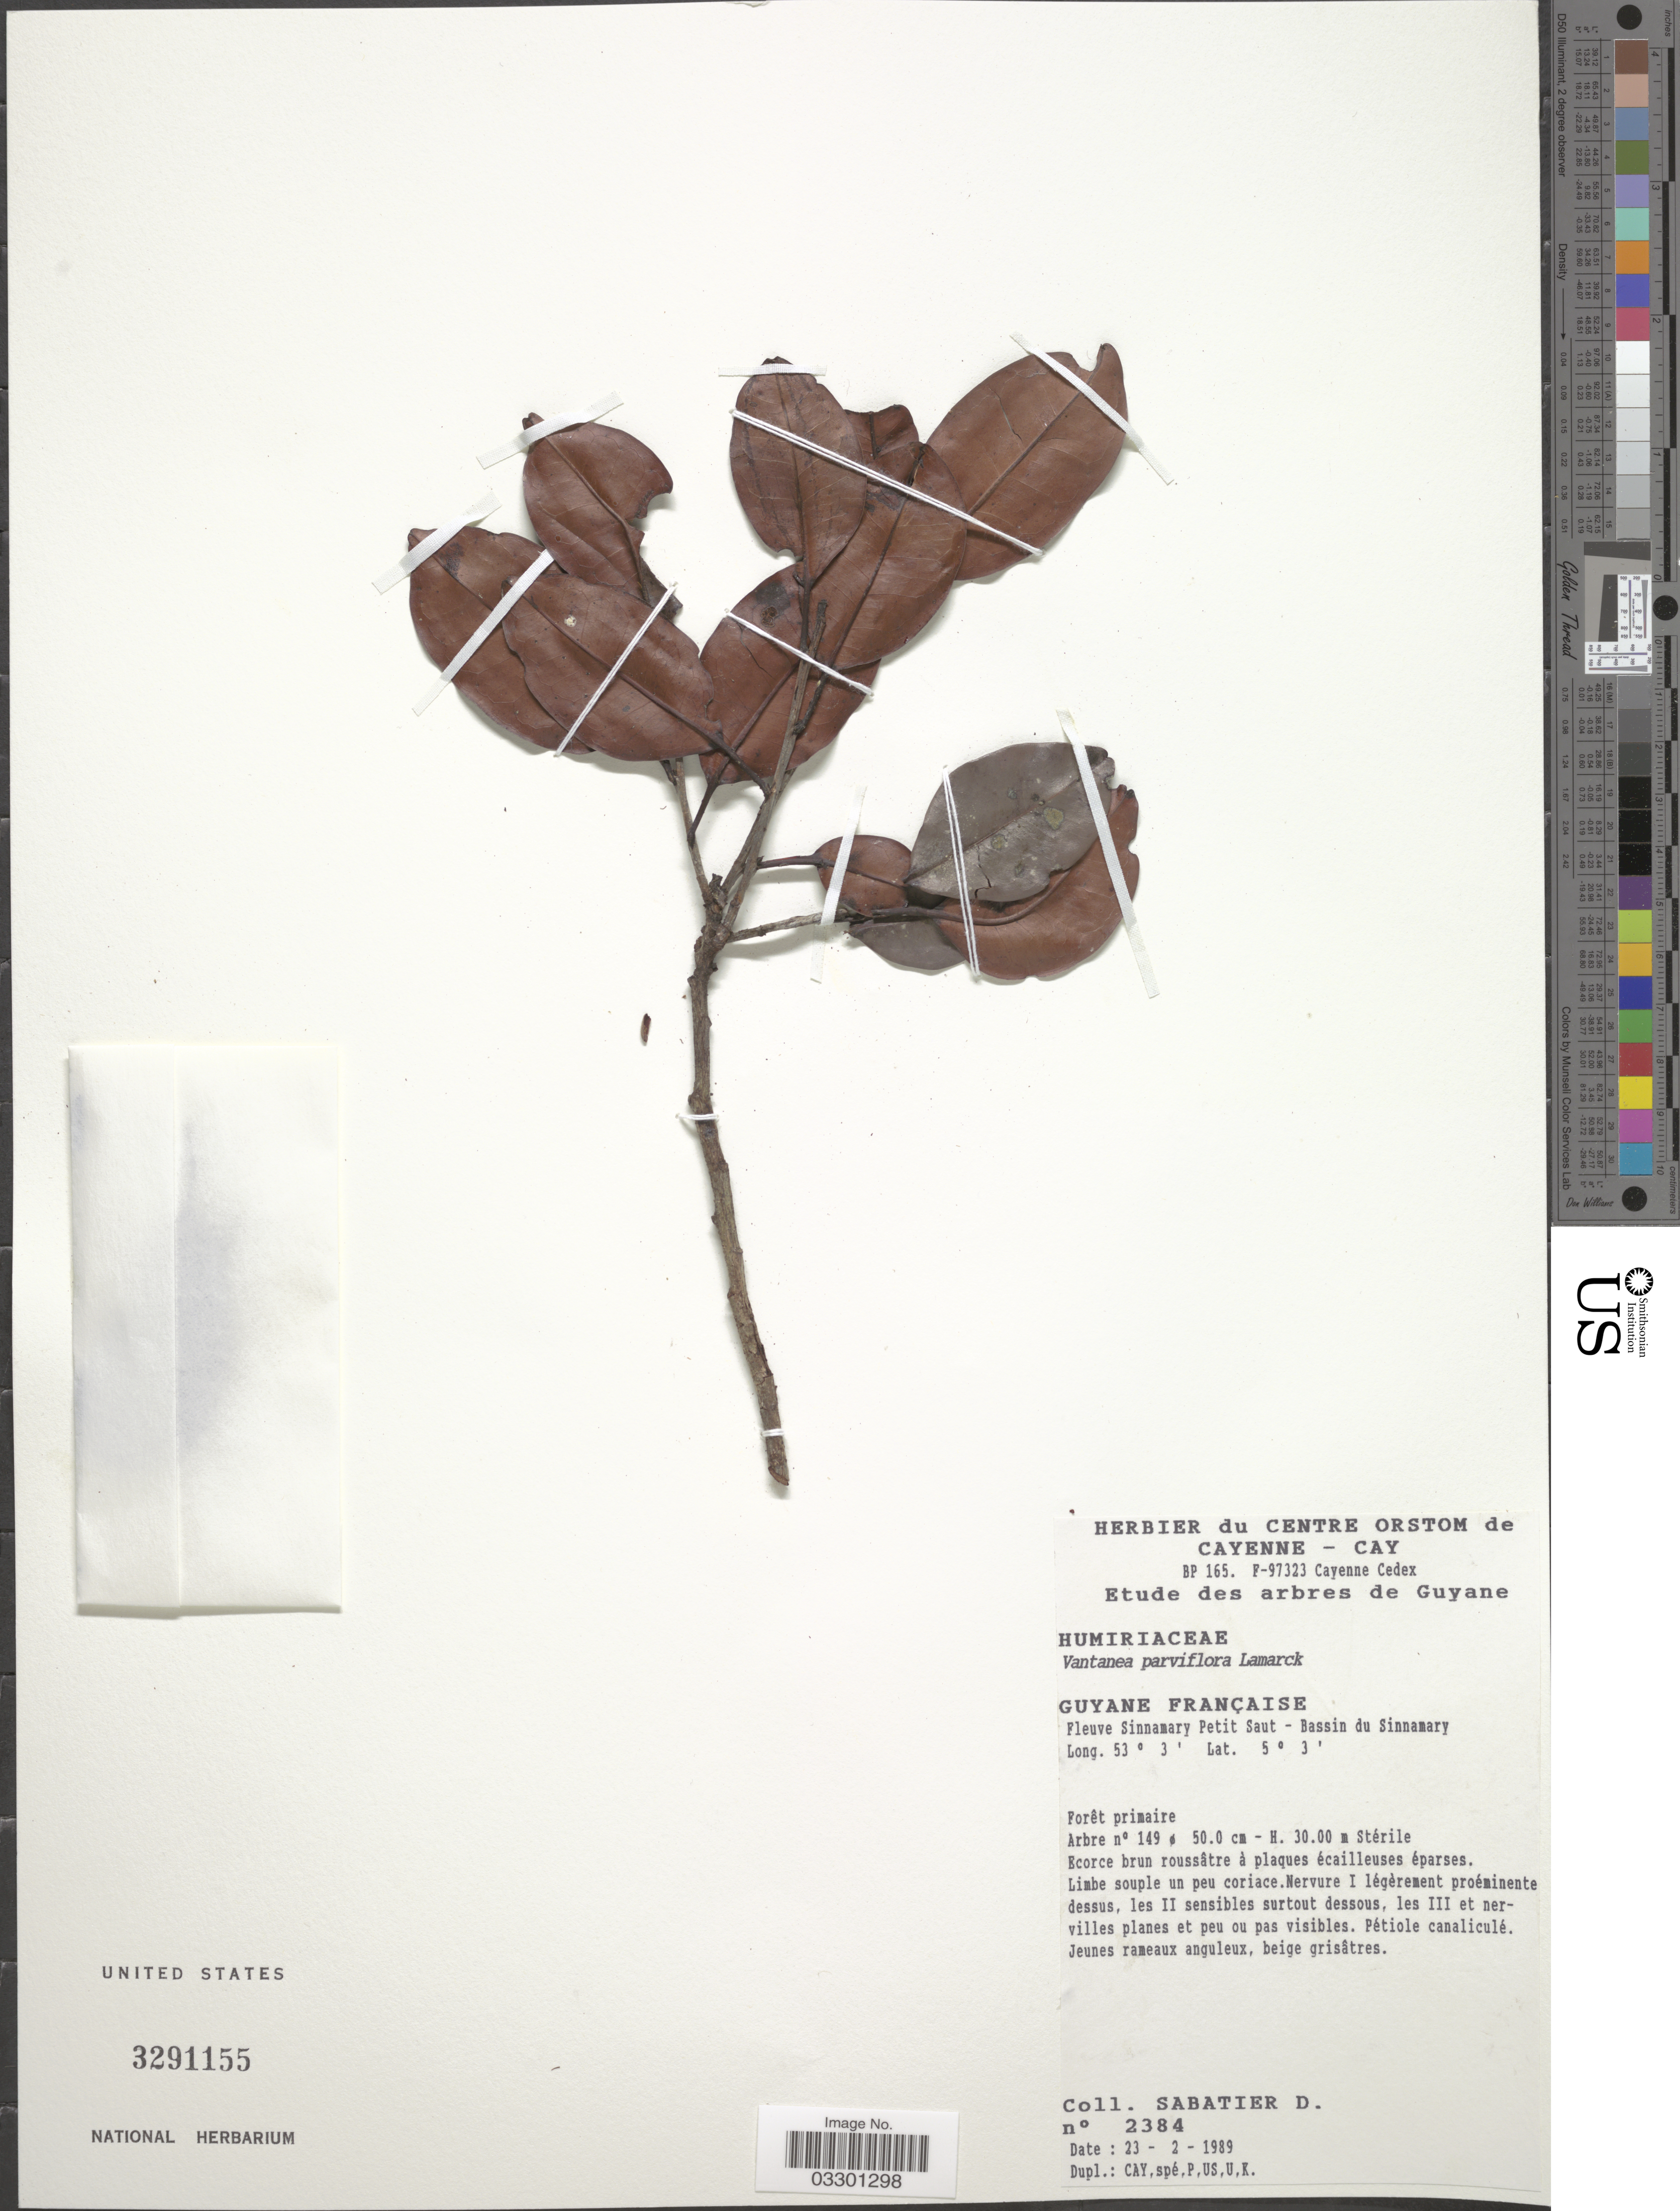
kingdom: Plantae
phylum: Tracheophyta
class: Magnoliopsida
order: Malpighiales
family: Humiriaceae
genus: Vantanea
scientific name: Vantanea parviflora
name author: Lam.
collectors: D. Sabatier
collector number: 2384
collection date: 1989-02-23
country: French Guiana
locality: Guyane Francaise. Fleuve Sinnamary Petit Saut - Bassin du Sinnamary.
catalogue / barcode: US 3291155